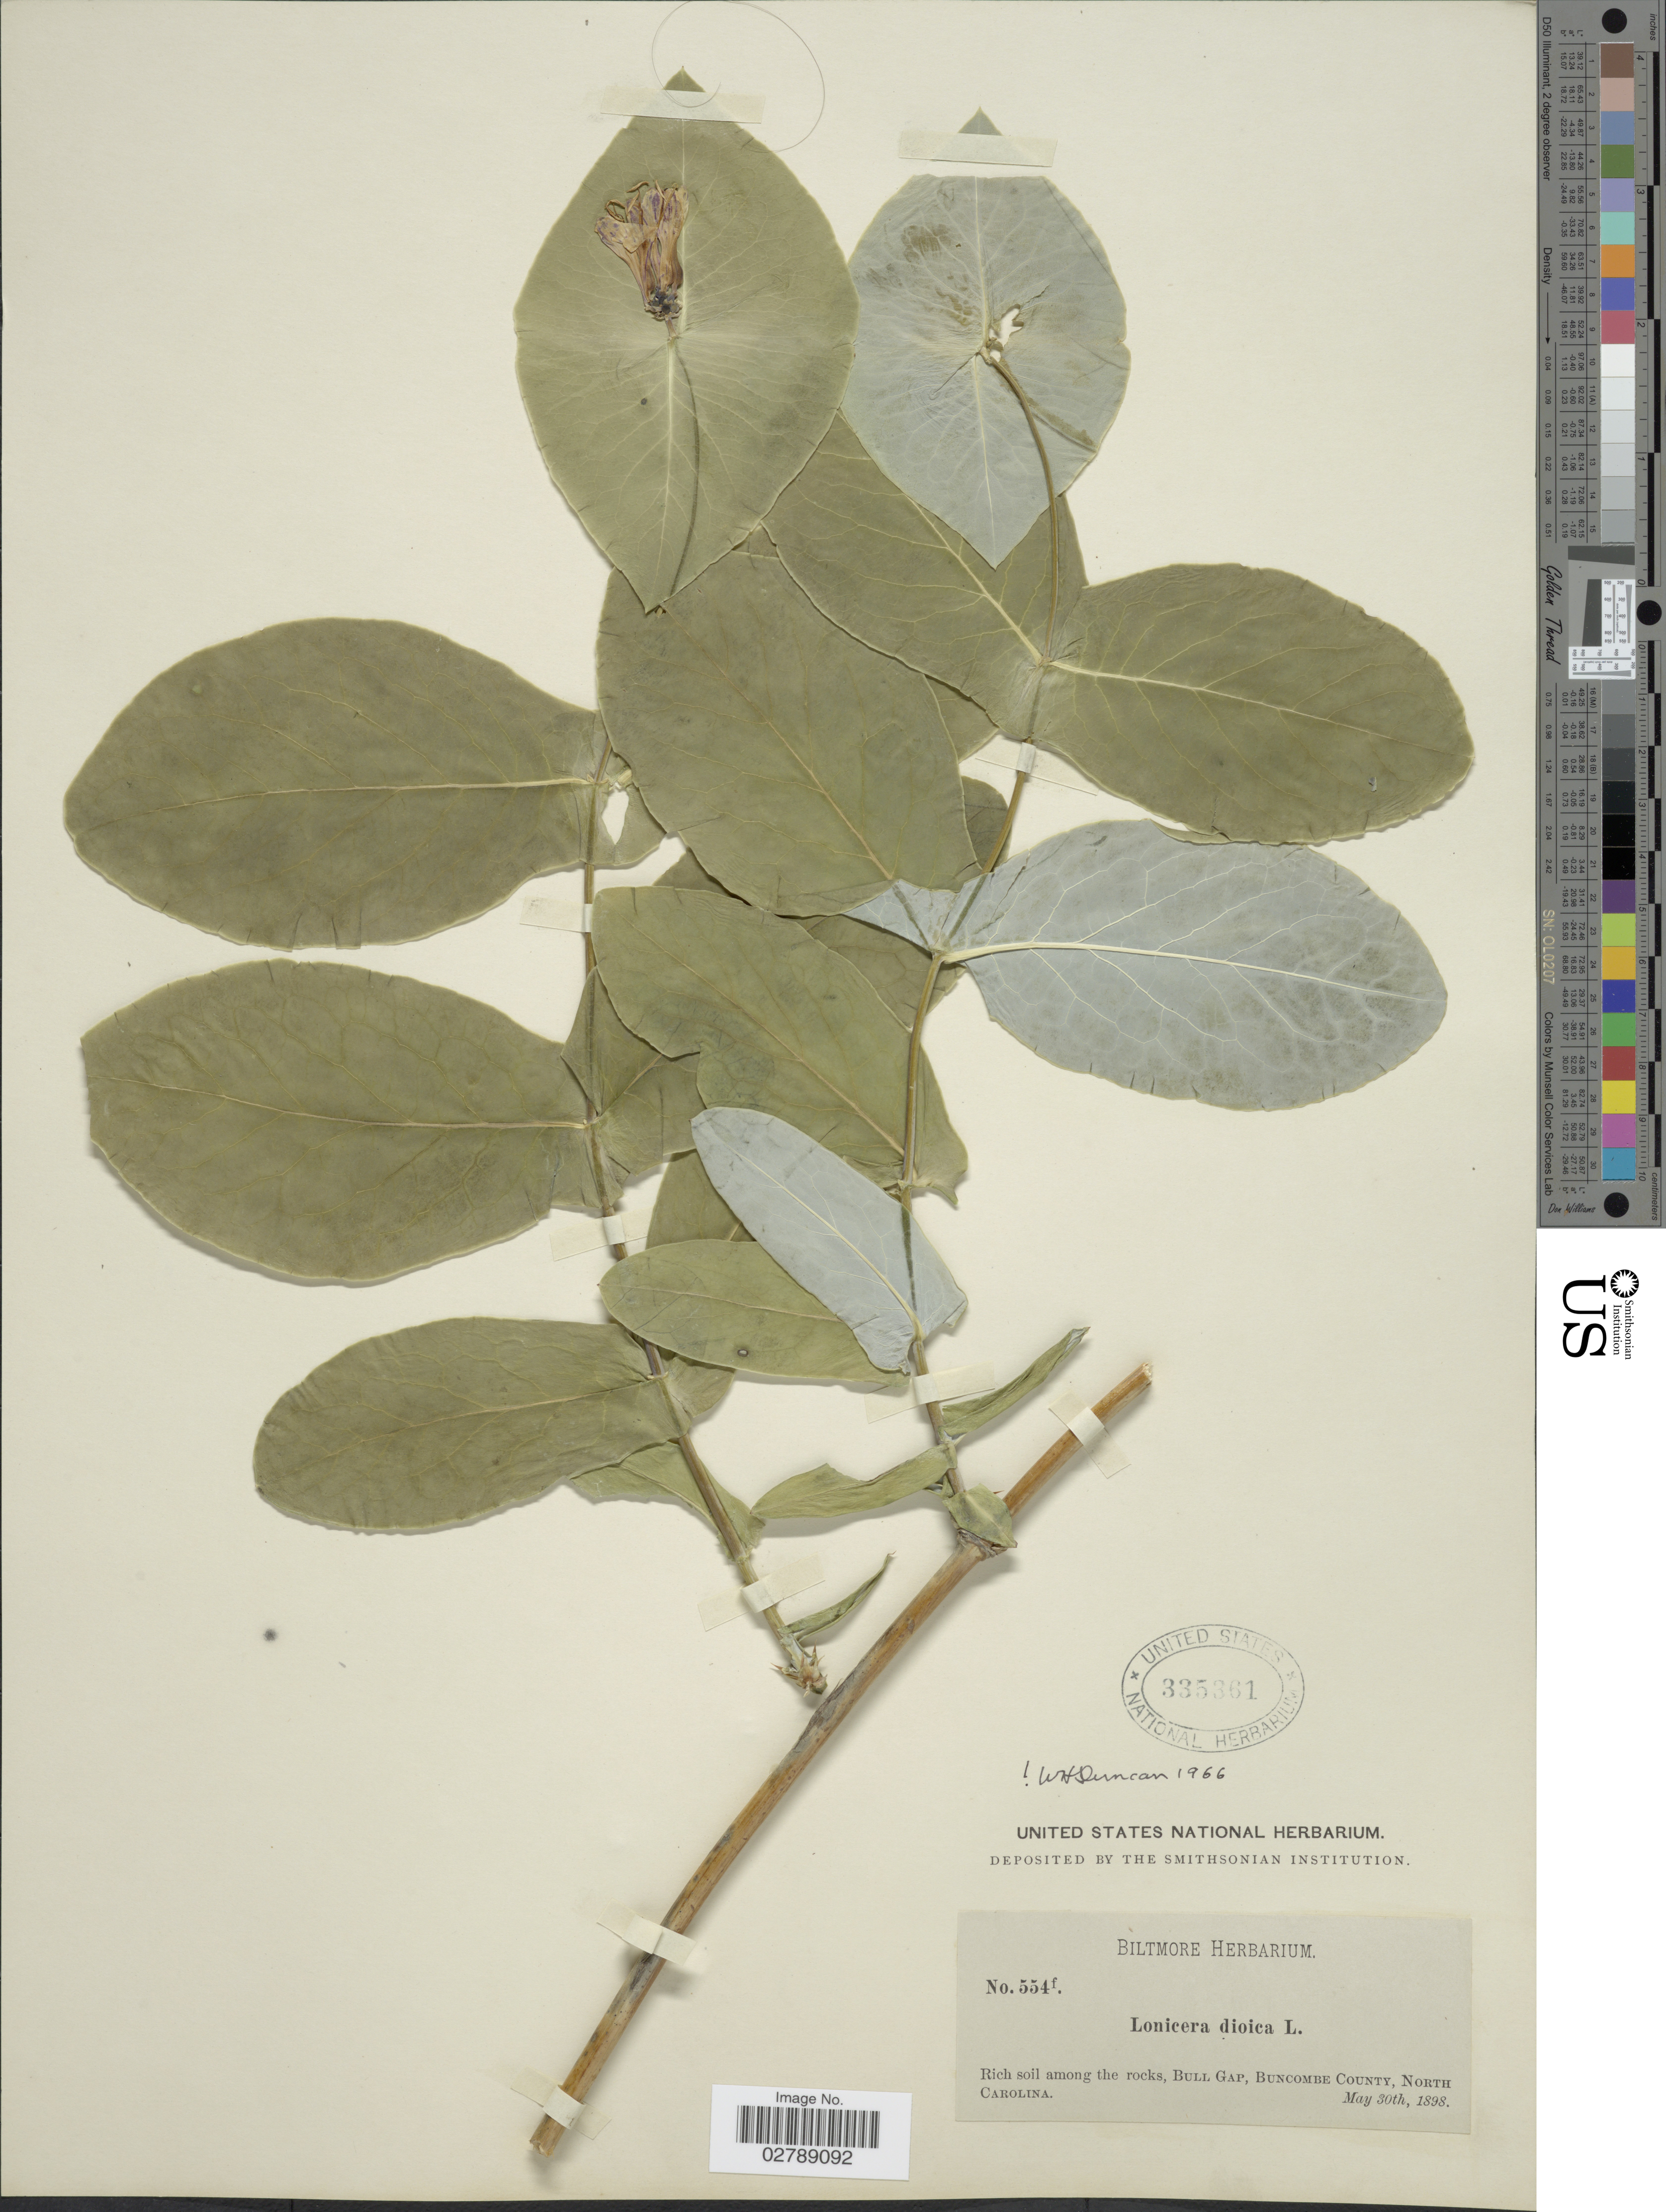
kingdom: Plantae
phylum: Tracheophyta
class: Magnoliopsida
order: Dipsacales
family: Caprifoliaceae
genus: Lonicera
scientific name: Lonicera dioica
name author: L.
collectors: ex herb. Biltmore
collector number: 554f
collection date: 1898-05-30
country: United States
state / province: North Carolina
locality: Rich soil among the rocks, Bull Gap, Buncombe County.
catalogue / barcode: US 335361